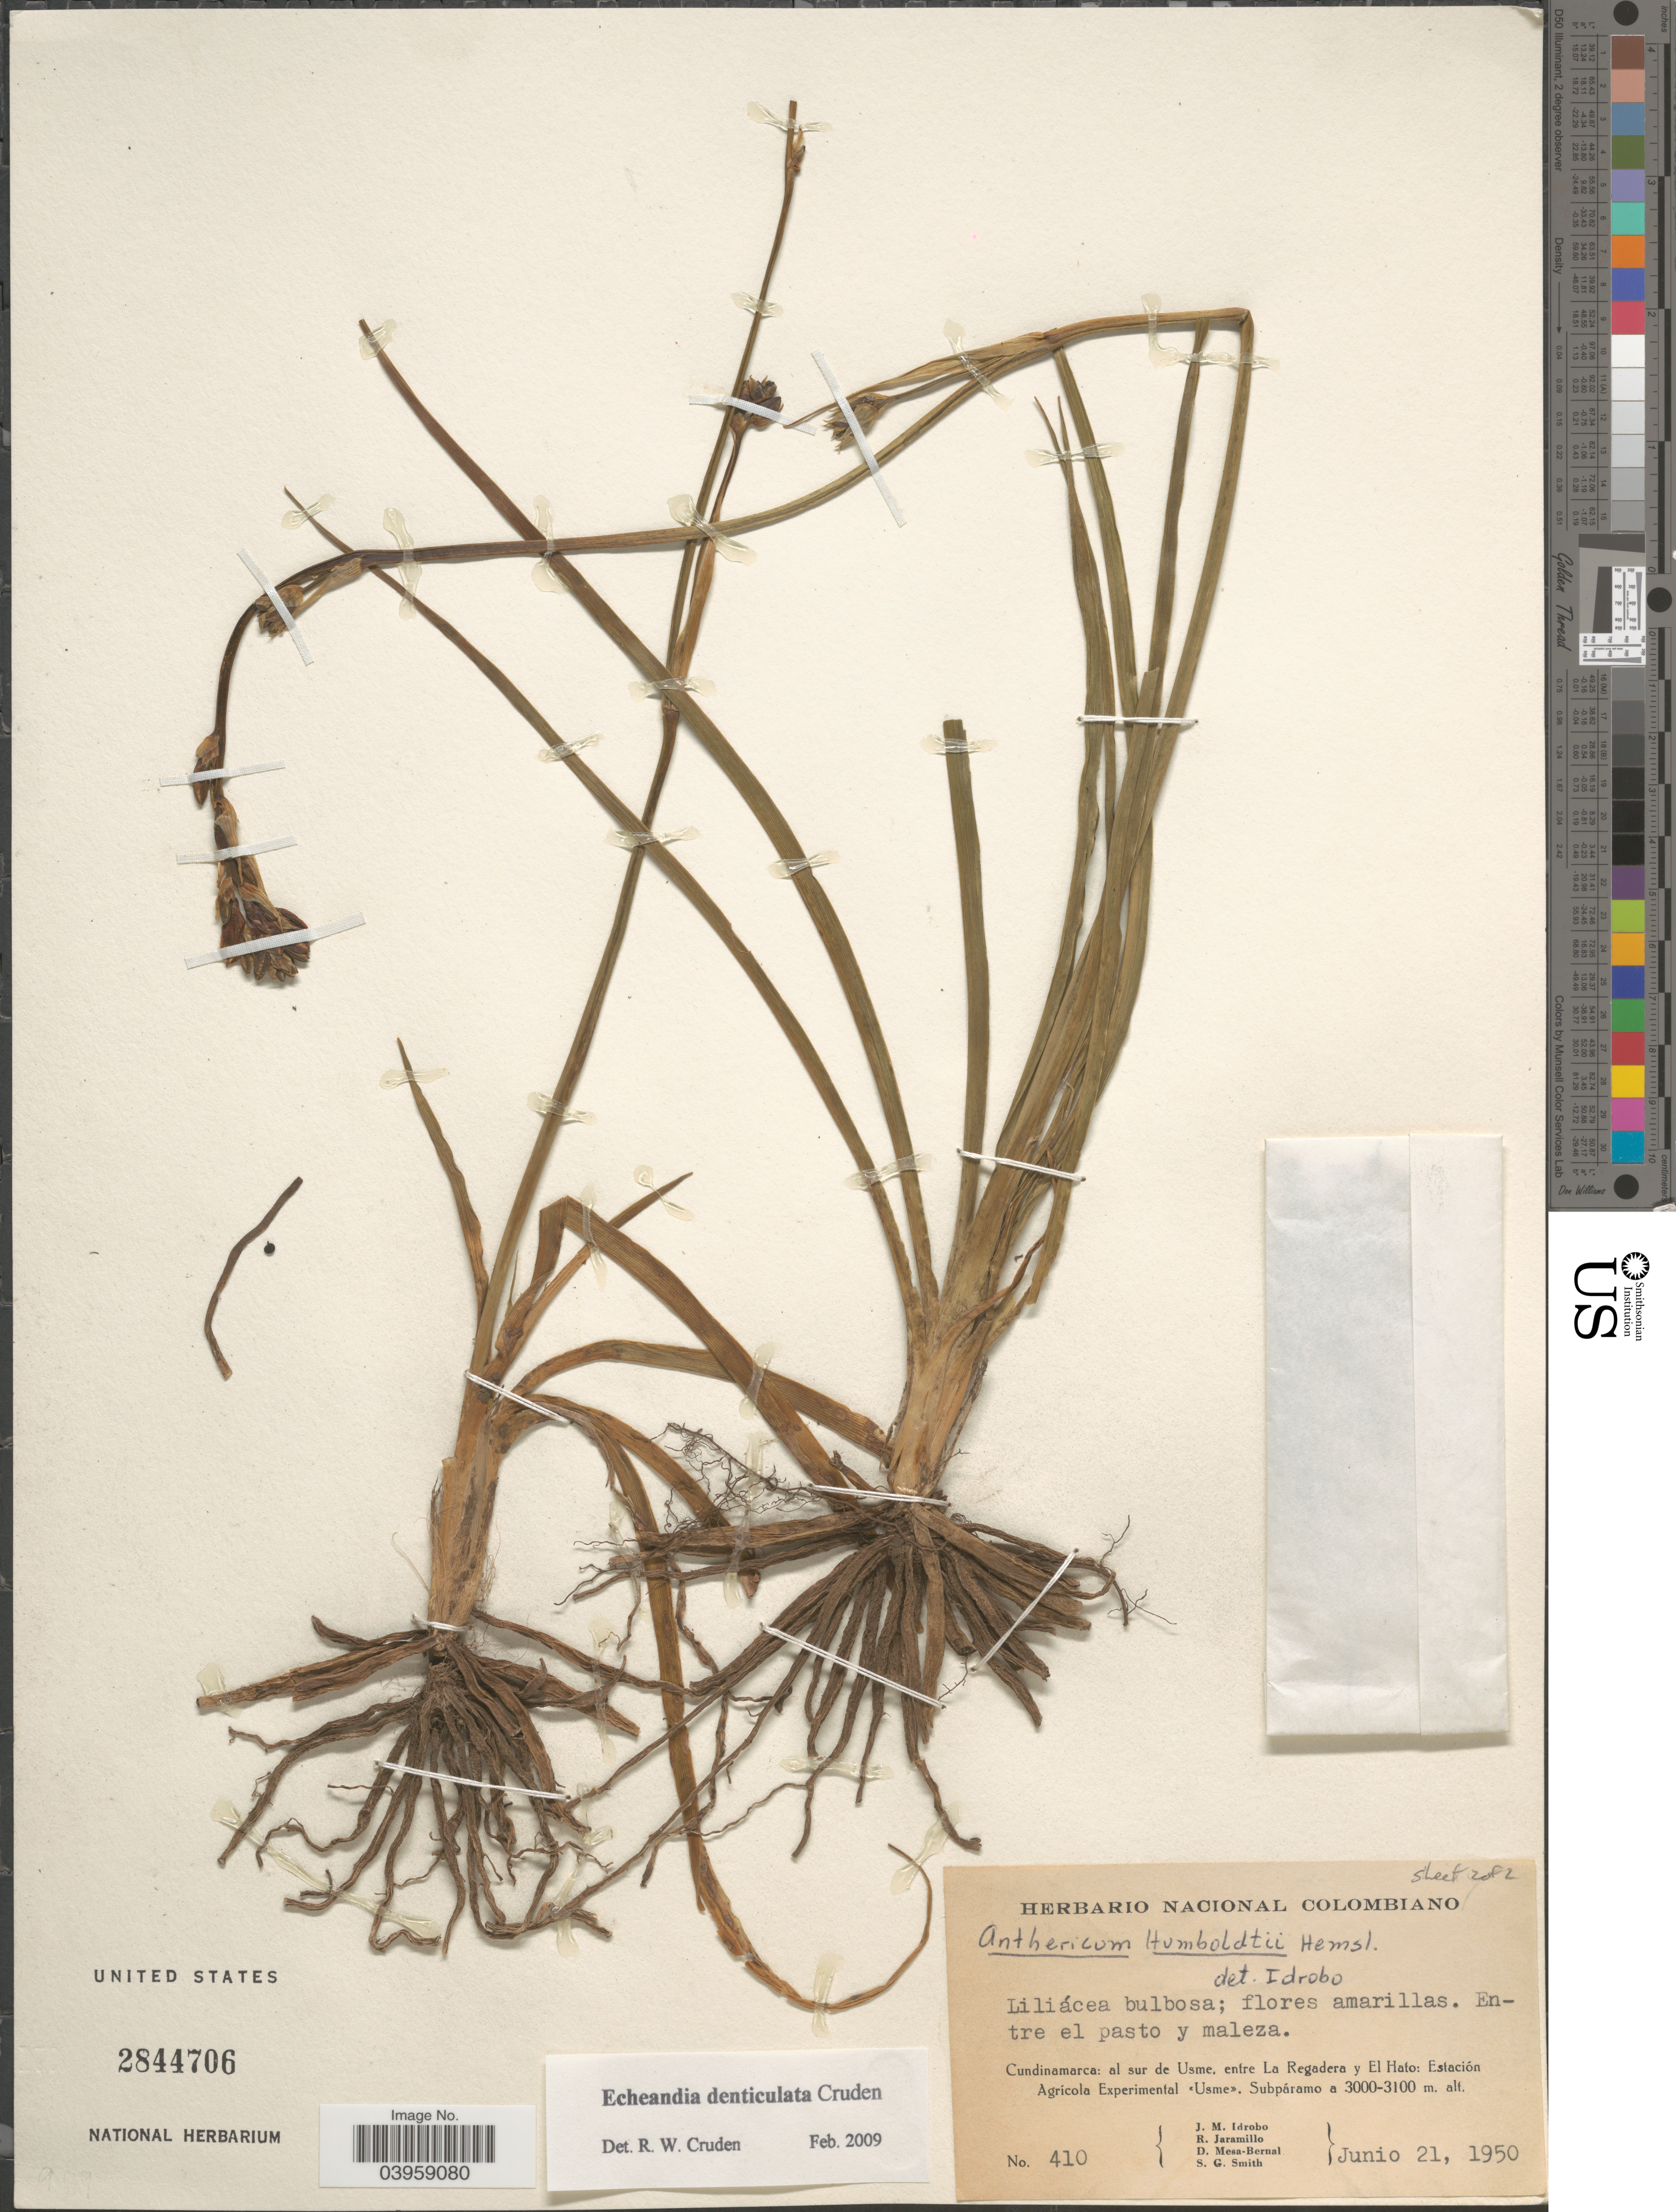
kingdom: Plantae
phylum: Tracheophyta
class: Liliopsida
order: Asparagales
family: Asparagaceae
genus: Echeandia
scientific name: Echeandia denticulata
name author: Cruden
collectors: J. M. Idrobo, R. Jaramillo, D. Mesa-Bernal & S. G. Smith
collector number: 410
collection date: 1950-06-21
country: Colombia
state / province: Cundinamarca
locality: Al sur de Usme, entre La Regadera y El Hato, Estación Agricola Experimental «Usme».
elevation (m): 3000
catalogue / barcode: US 2844706